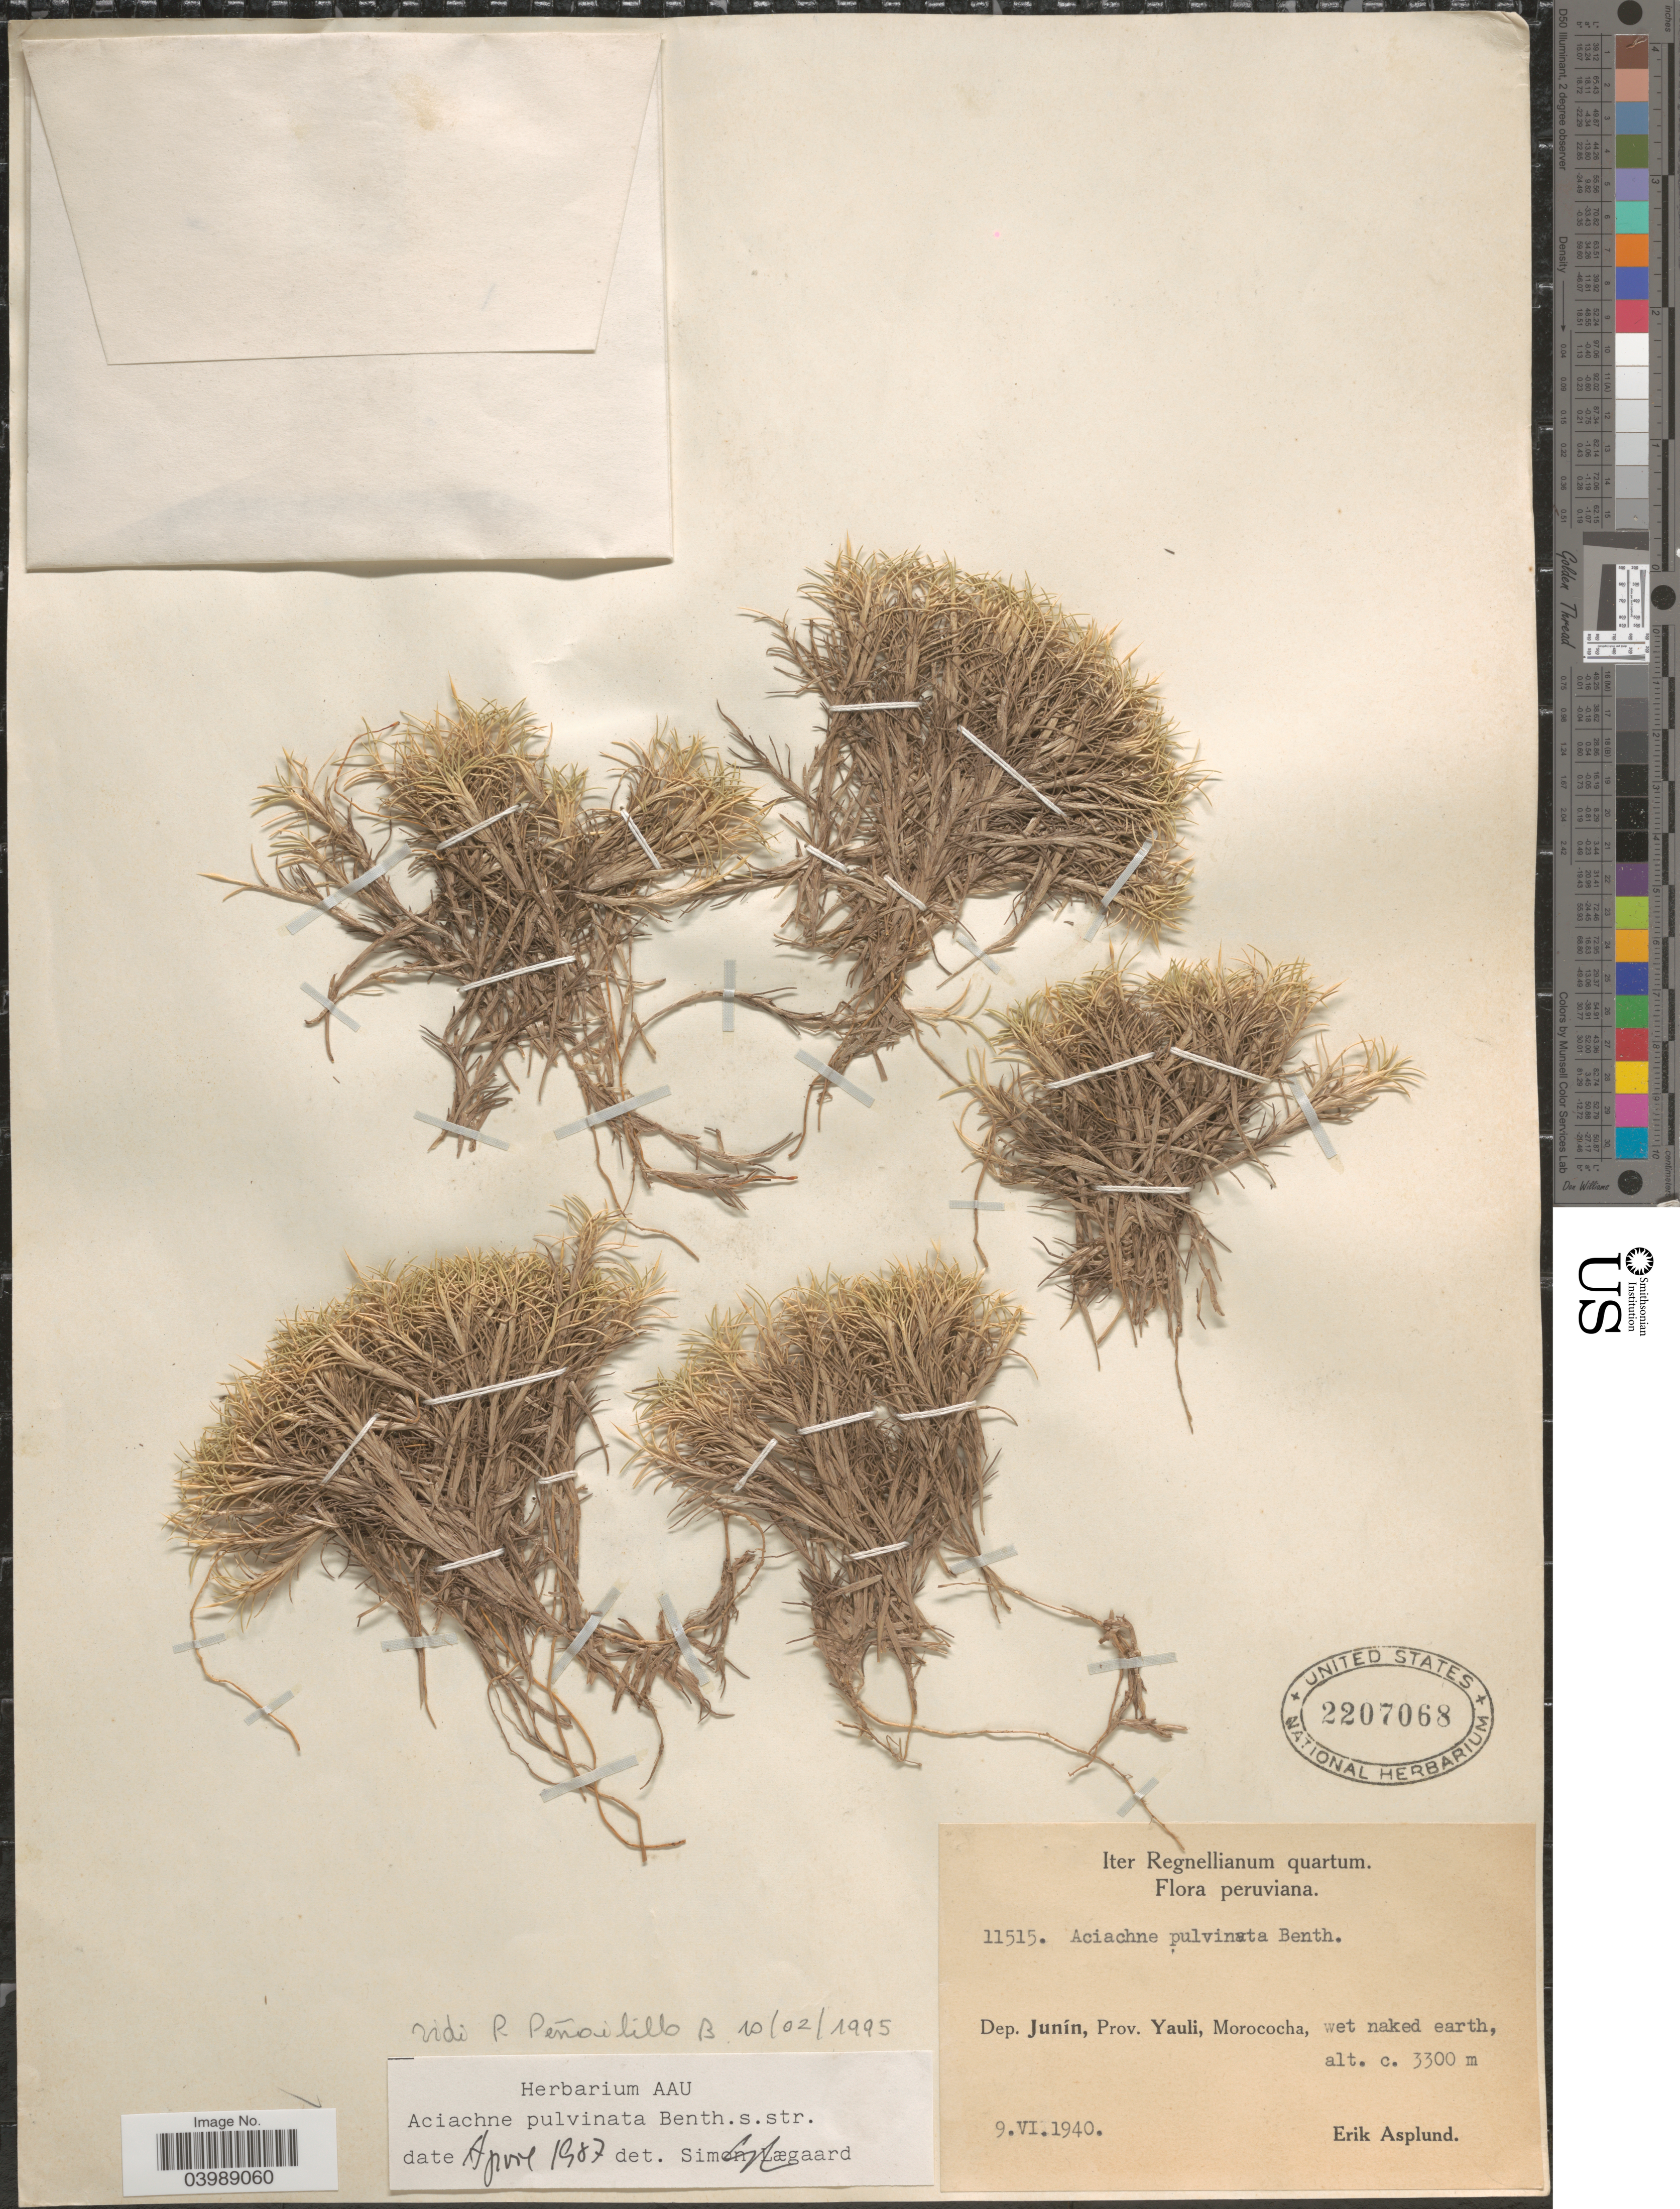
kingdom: Plantae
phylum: Tracheophyta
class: Liliopsida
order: Poales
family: Poaceae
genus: Aciachne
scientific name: Aciachne pulvinata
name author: Benth.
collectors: E. Asplund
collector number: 11515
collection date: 1940-06-09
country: Peru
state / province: Junín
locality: Dep. Junín, Prov. Yauli, Morococha, wet naked earth.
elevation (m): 3300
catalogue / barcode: US 2207068